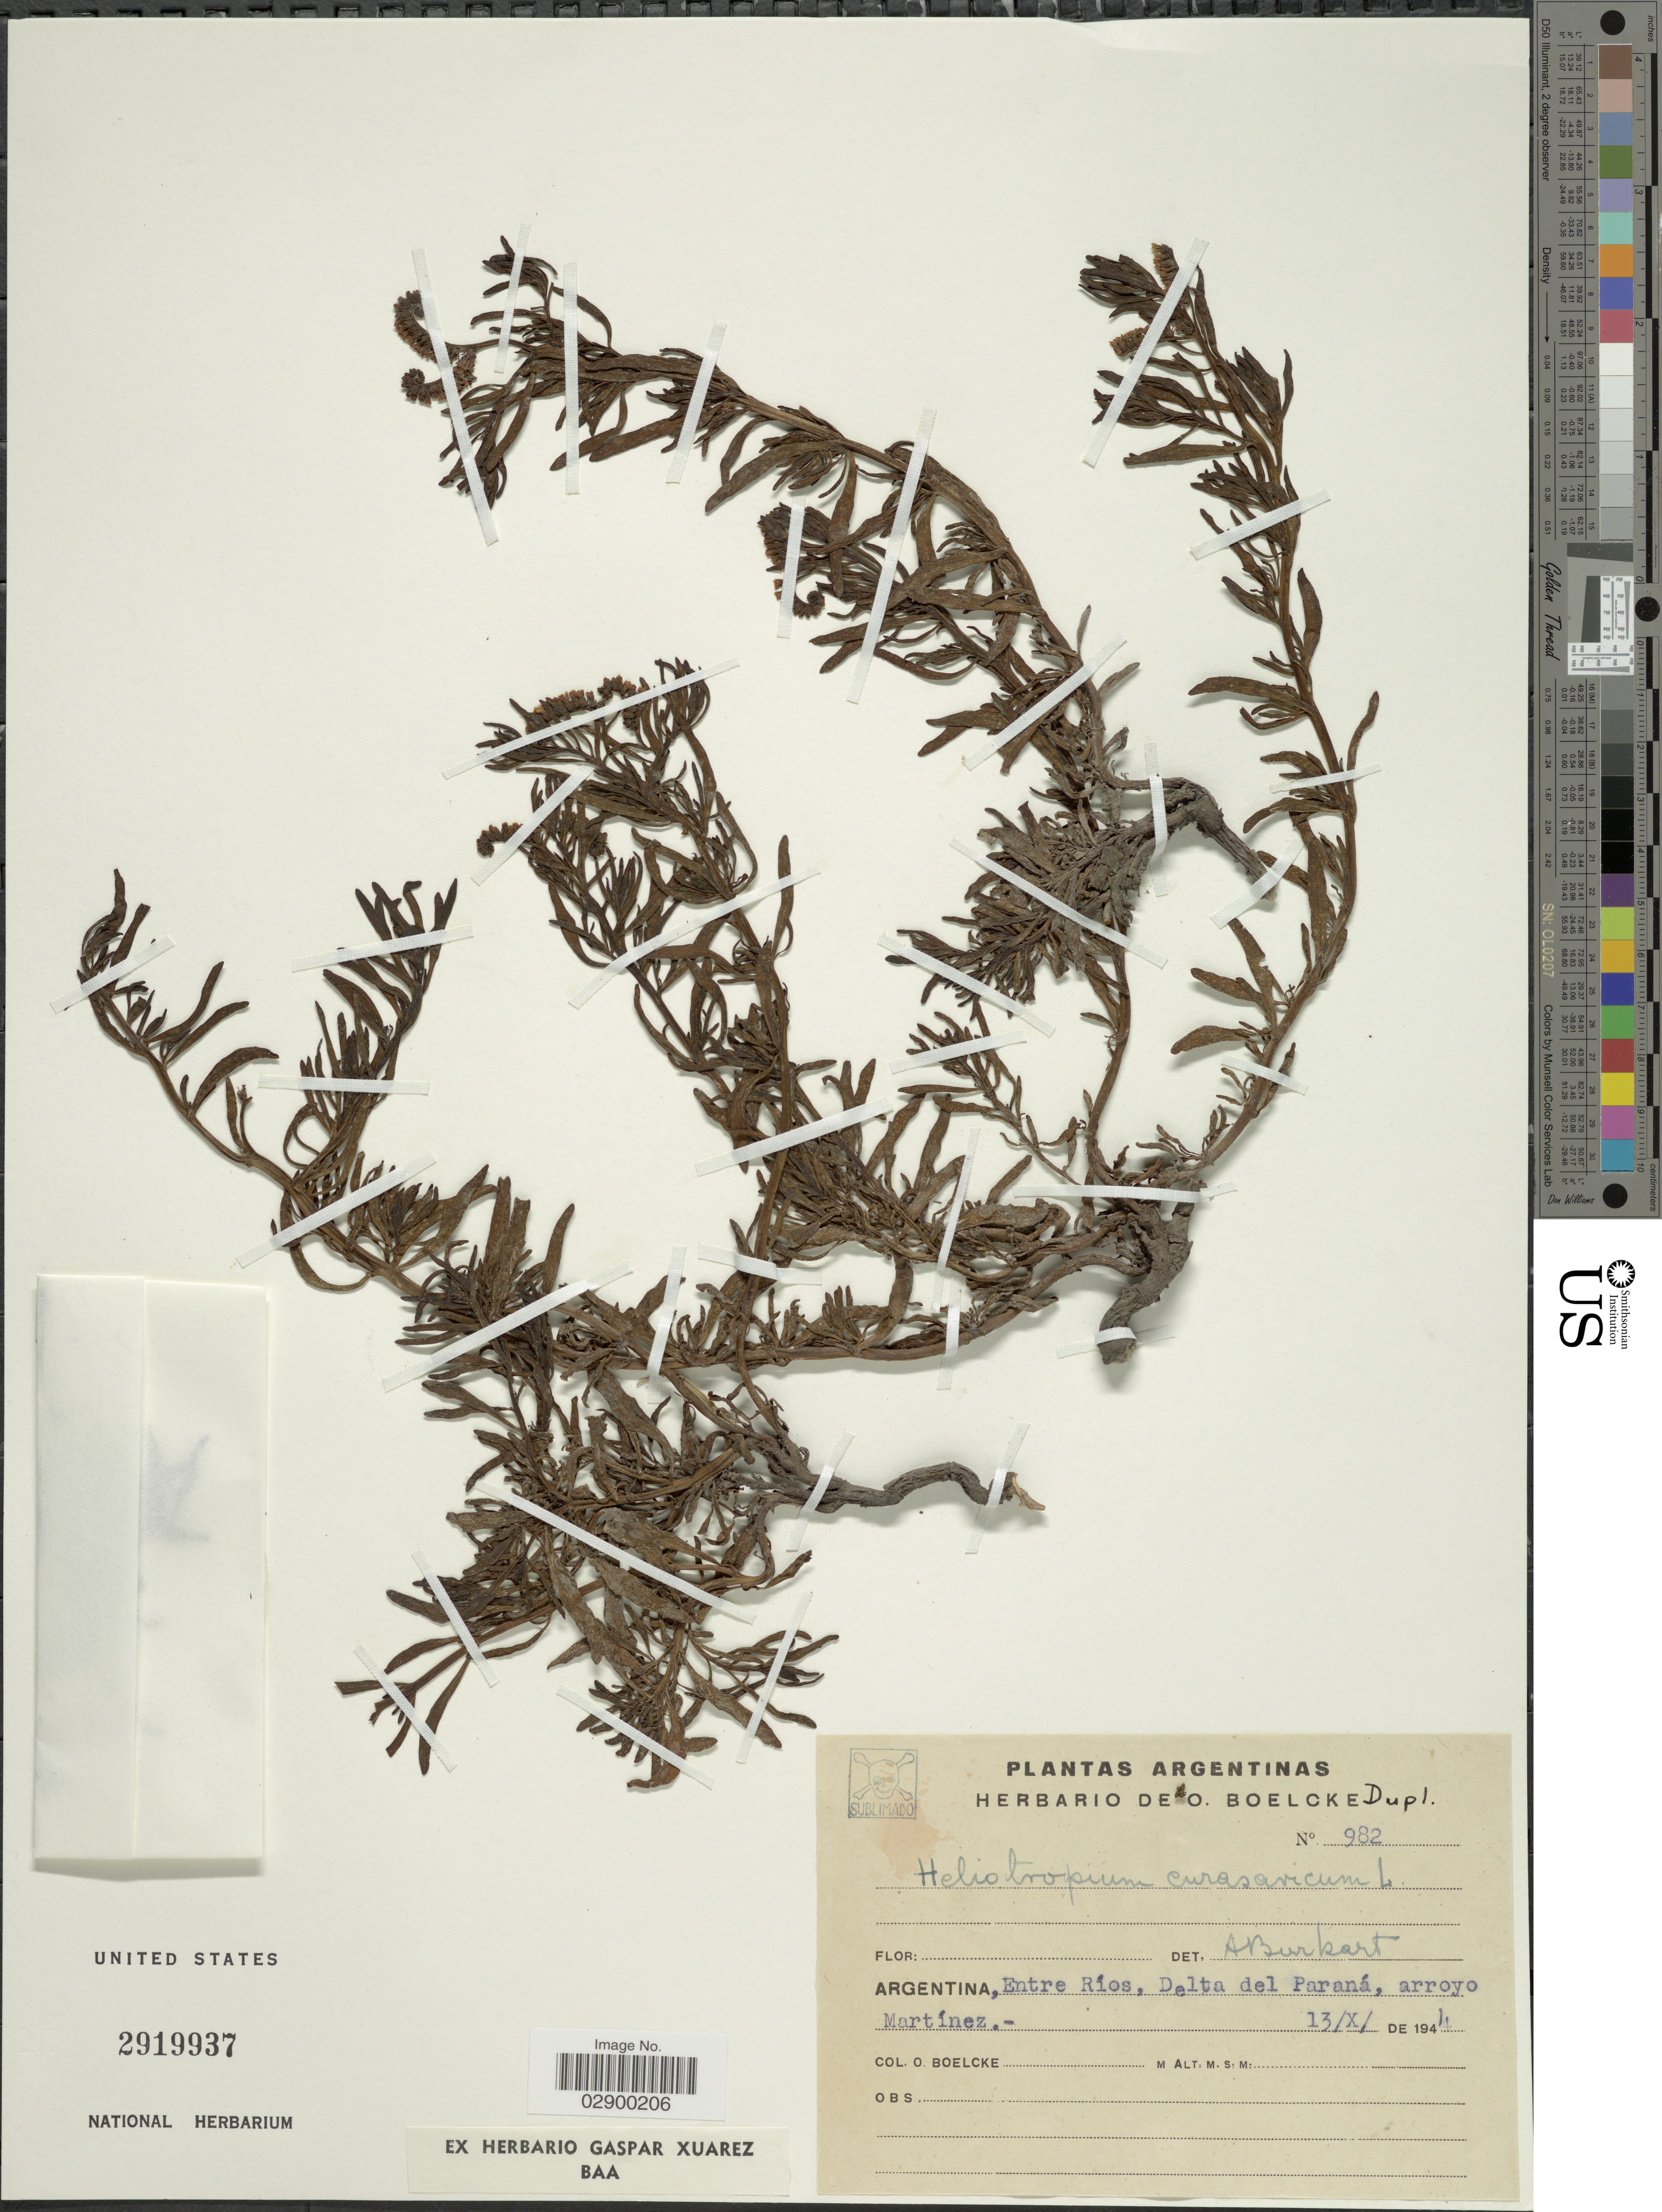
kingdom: Plantae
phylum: Tracheophyta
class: Magnoliopsida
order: Boraginales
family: Heliotropiaceae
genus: Heliotropium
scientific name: Heliotropium curassavicum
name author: L.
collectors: O. Boelcke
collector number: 982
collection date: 1944-10-13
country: Argentina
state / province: Entre Rios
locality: Entre Ríos, Delta del Paraná, arroyo Martínez.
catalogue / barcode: US 2919937